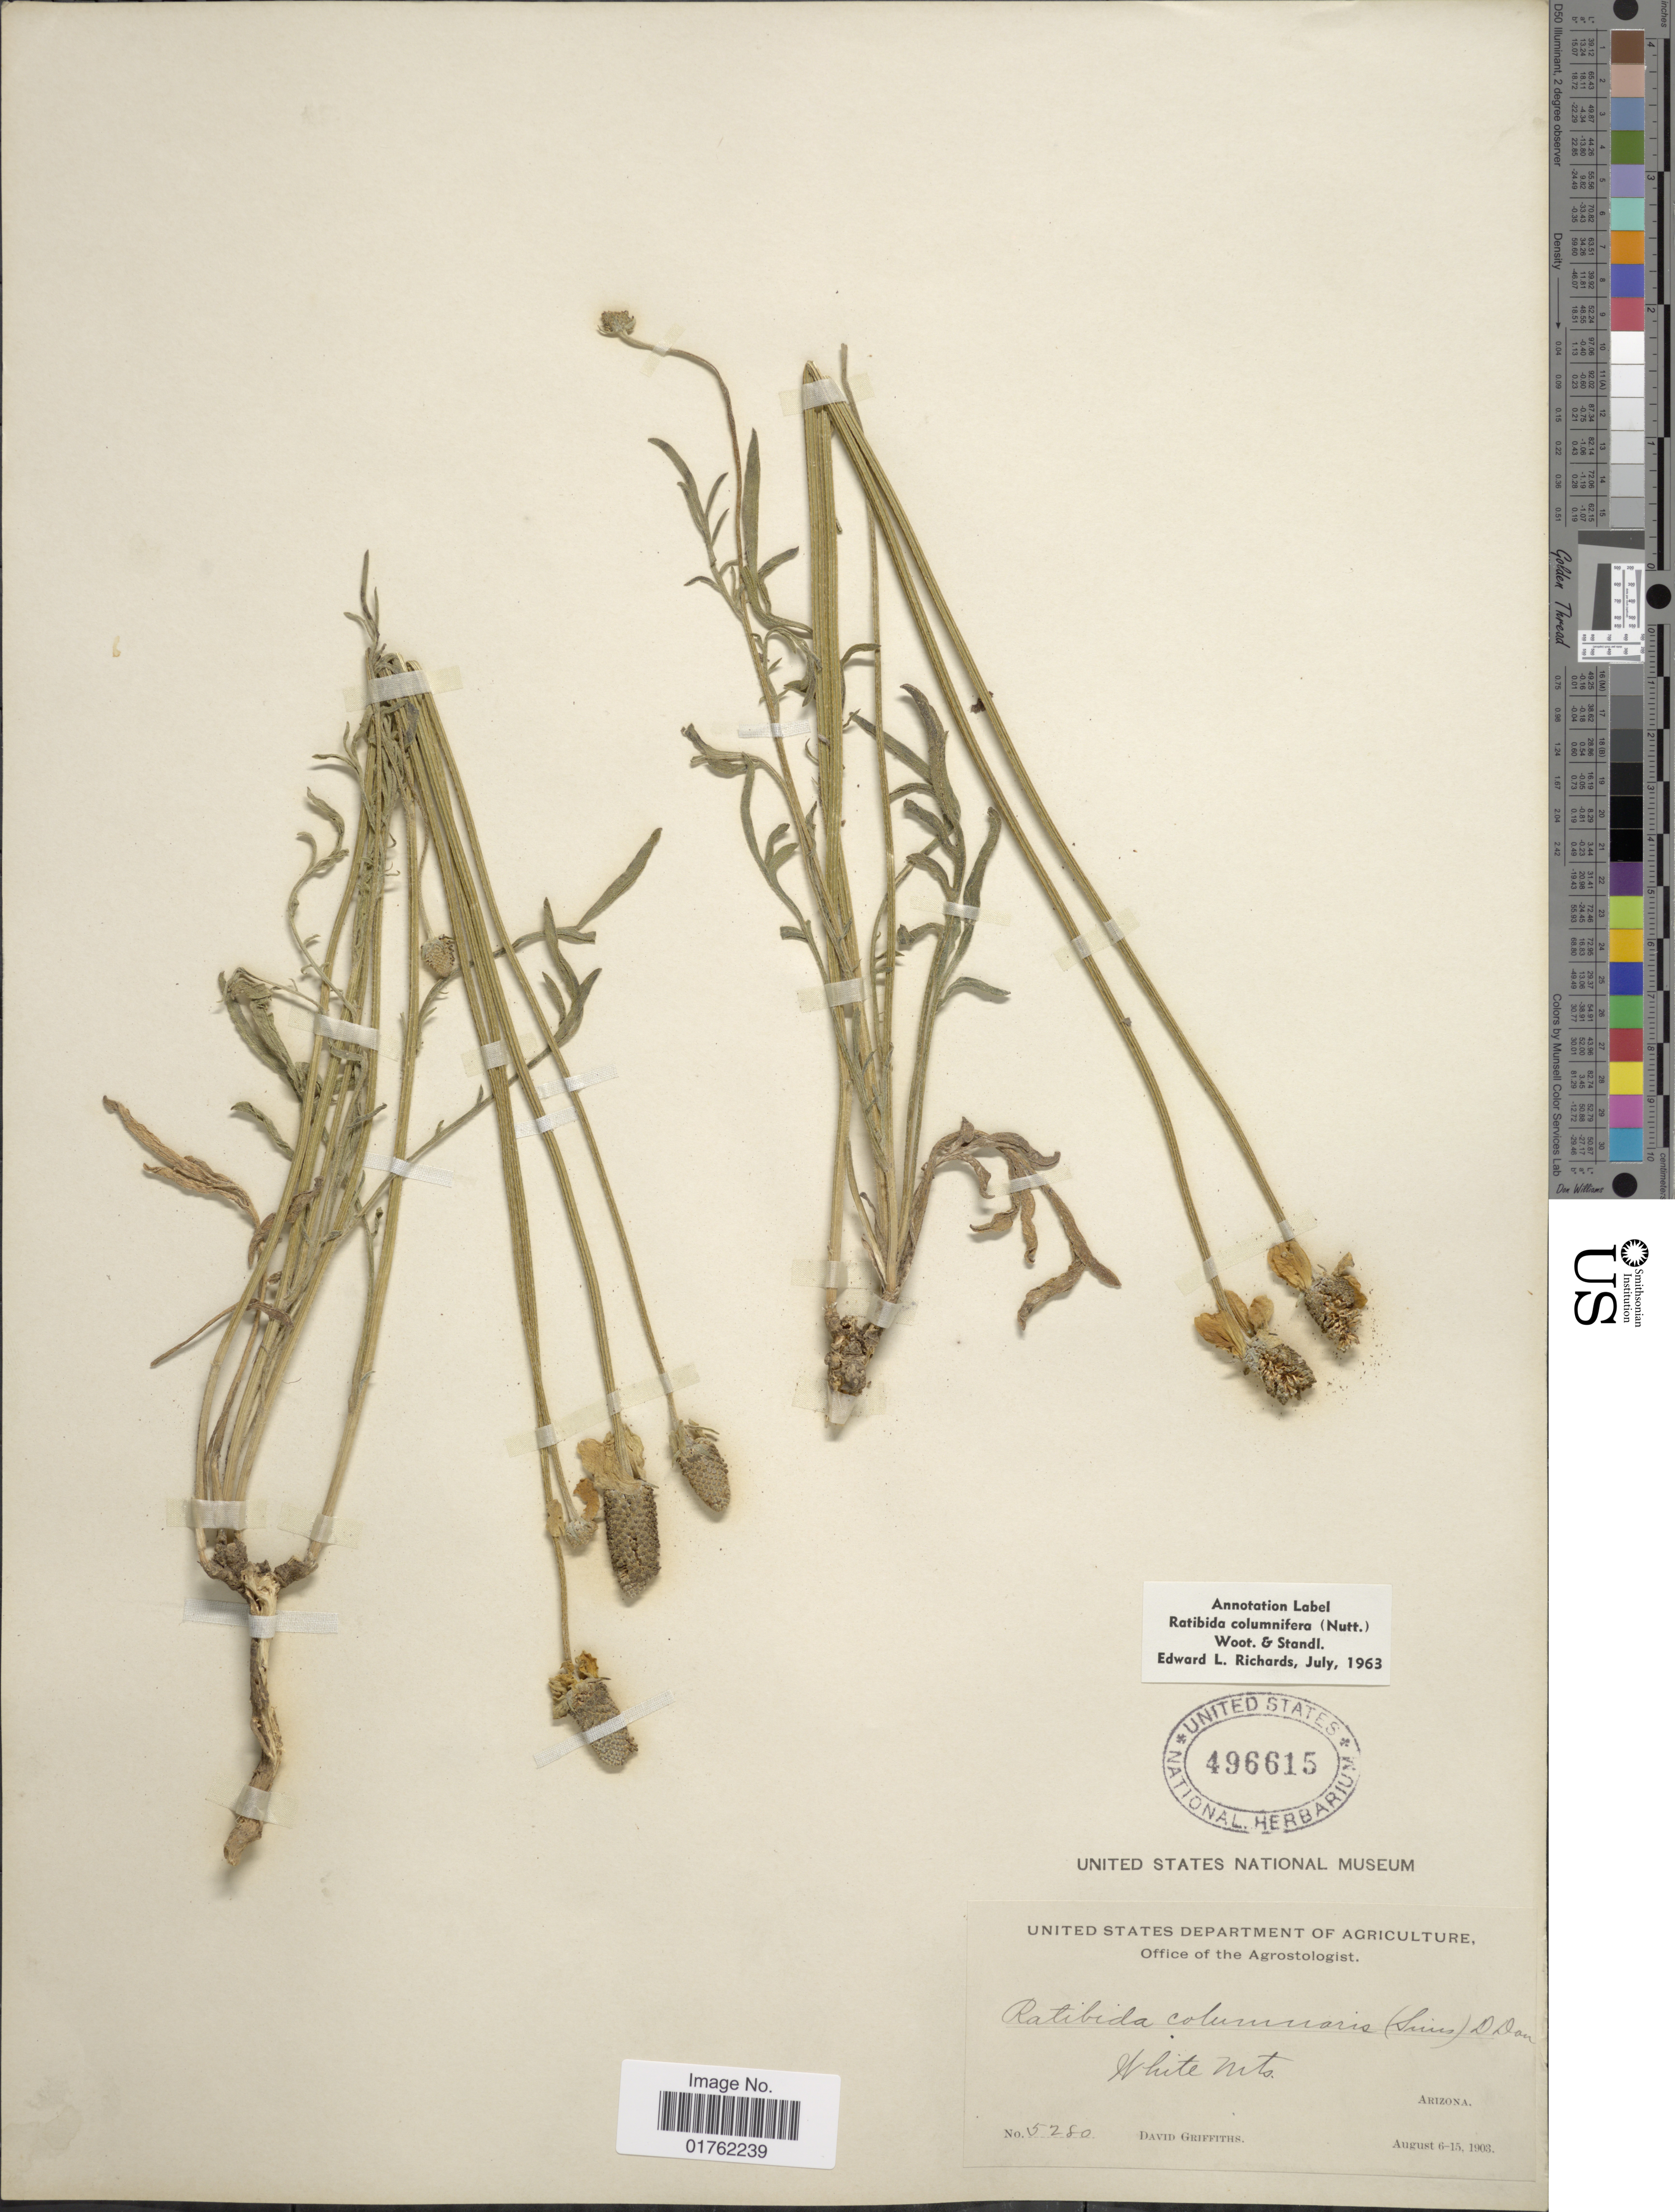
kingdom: Plantae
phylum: Tracheophyta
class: Magnoliopsida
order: Asterales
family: Asteraceae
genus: Ratibida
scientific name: Ratibida columnaris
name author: (Pursh) D. Don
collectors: D. Griffiths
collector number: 5280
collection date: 1903-08-06/1903-08-15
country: United States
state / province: Arizona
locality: White Mts.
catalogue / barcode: US 496615